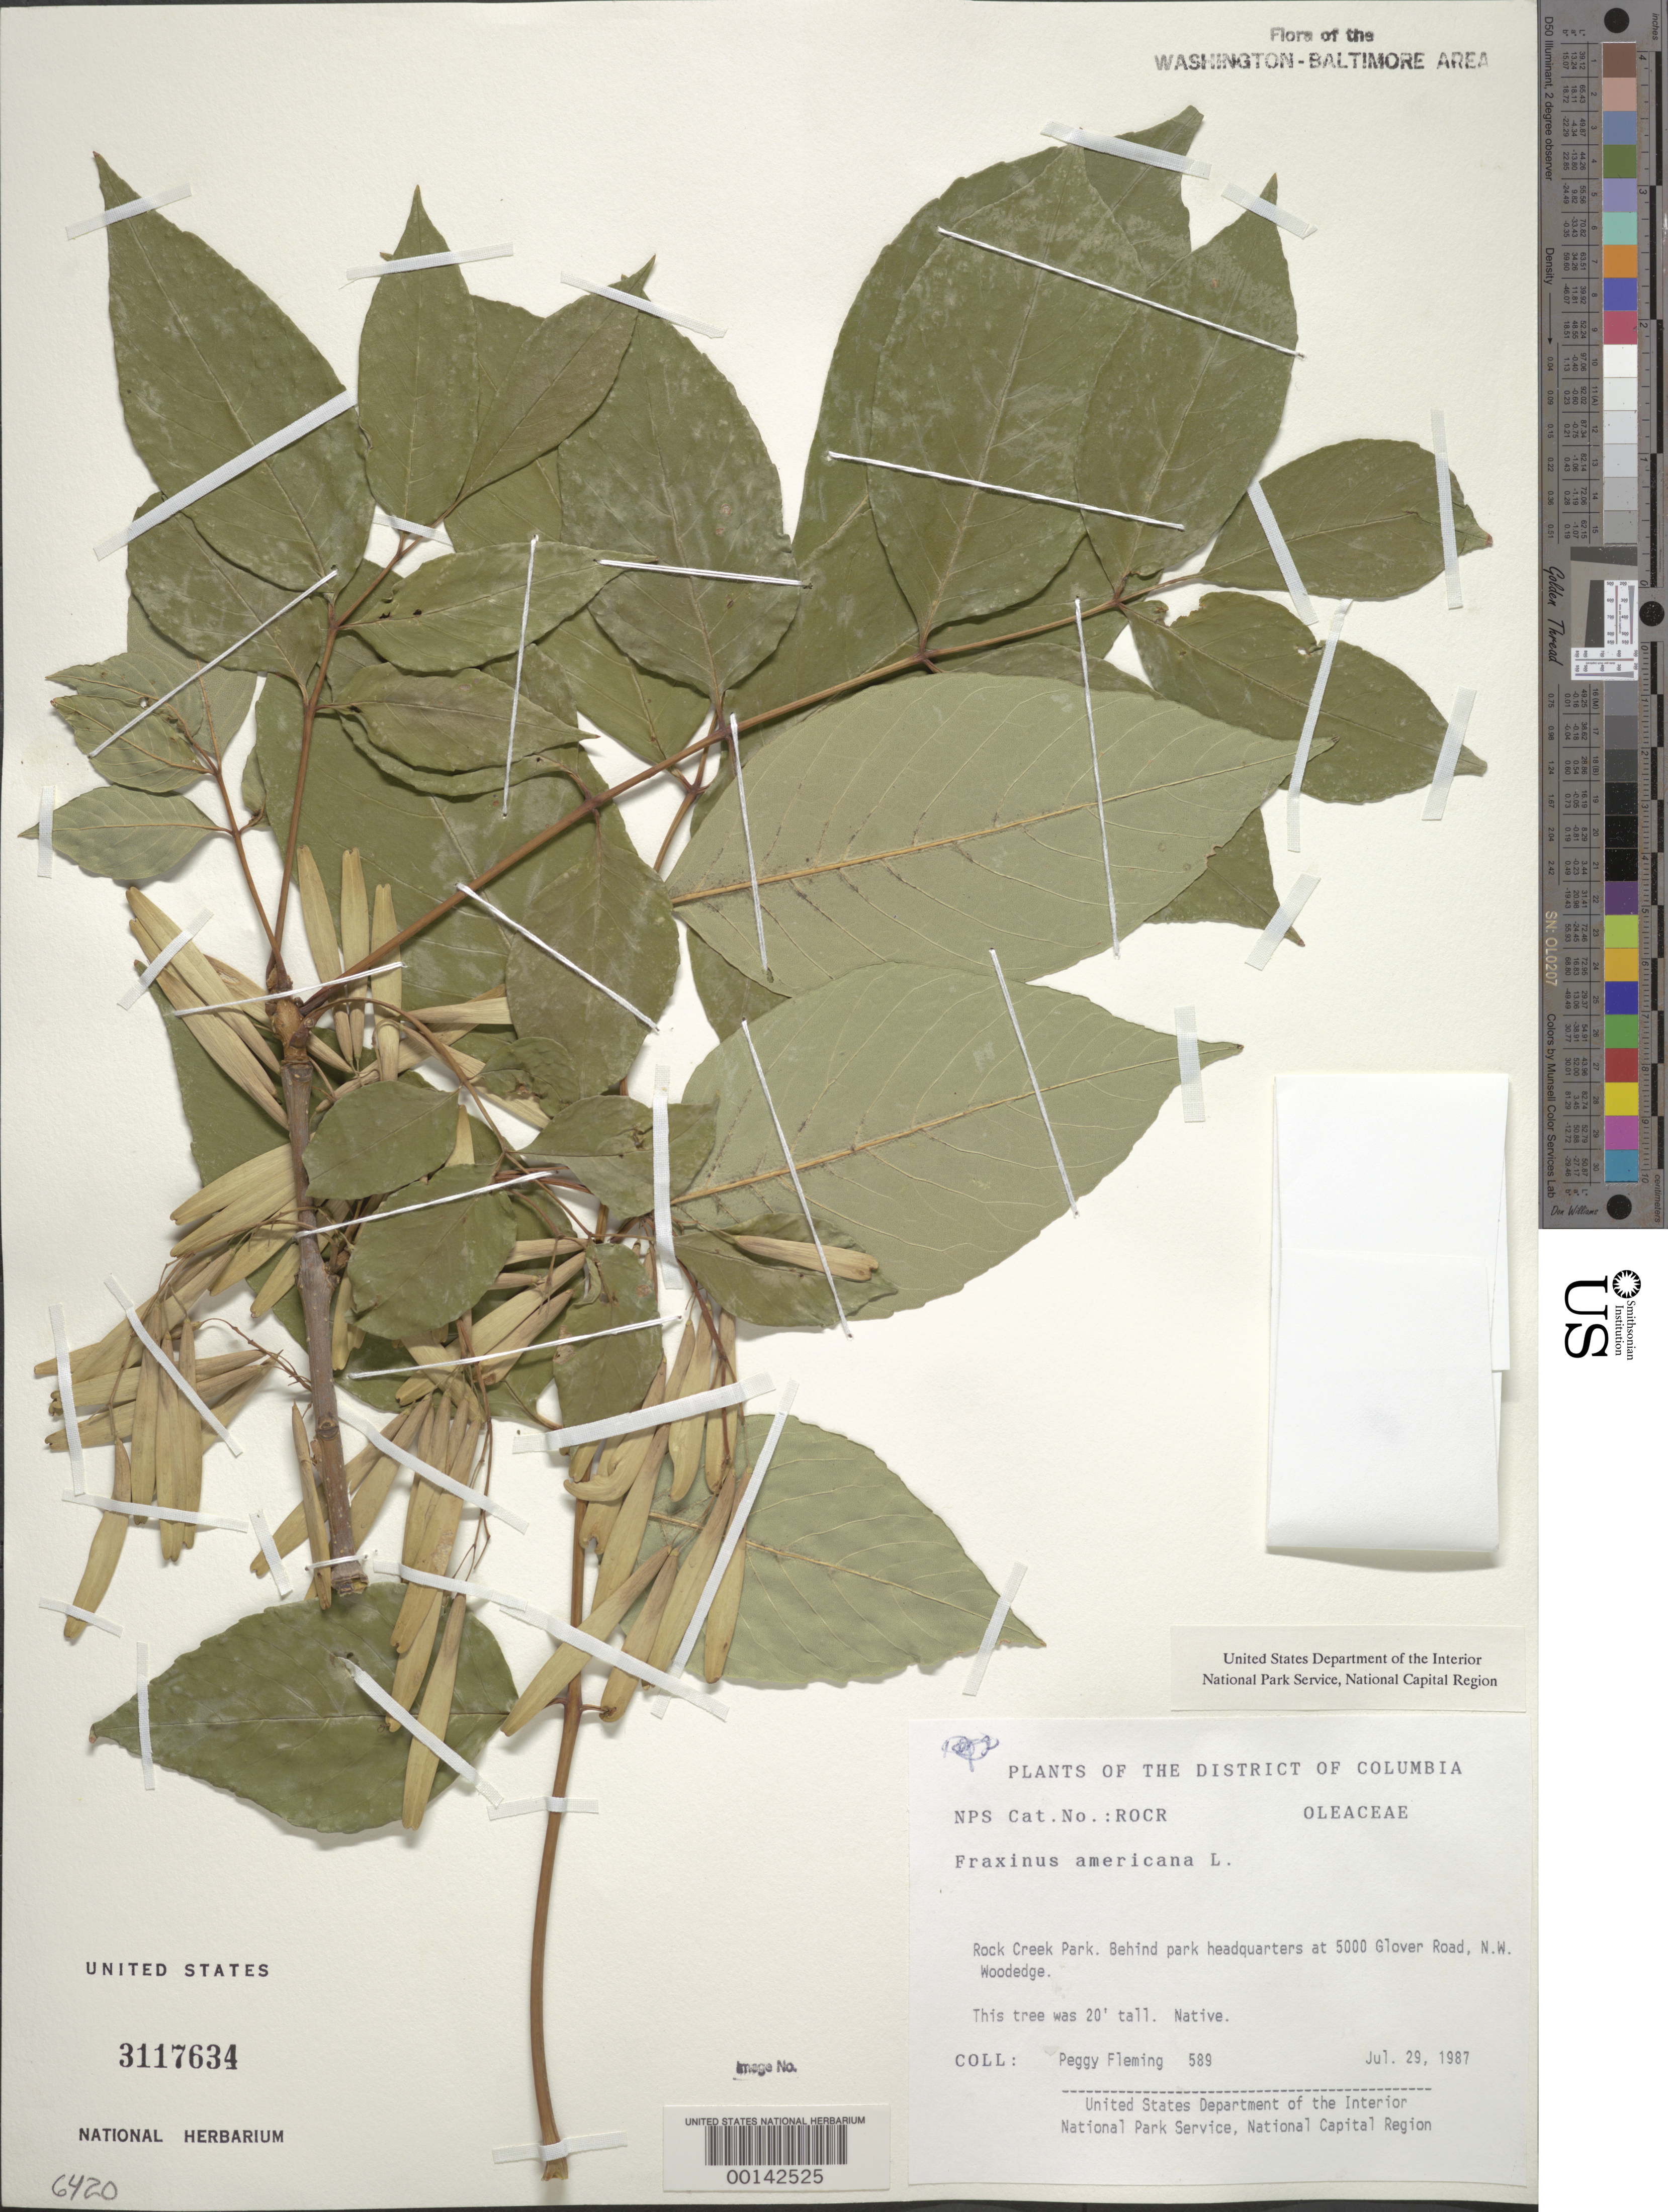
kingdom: Plantae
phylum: Tracheophyta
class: Magnoliopsida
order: Lamiales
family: Oleaceae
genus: Fraxinus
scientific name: Fraxinus americana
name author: L.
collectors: P. Fleming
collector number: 589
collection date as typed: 29 Jul 1987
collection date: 1987-07-29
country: United States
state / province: District of Columbia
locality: Rock Creek Park. Behind Park headquarters at 5000 Glover road, N .W. Rock Creek Park and Vicinity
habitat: Woodedge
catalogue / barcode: US 3117634